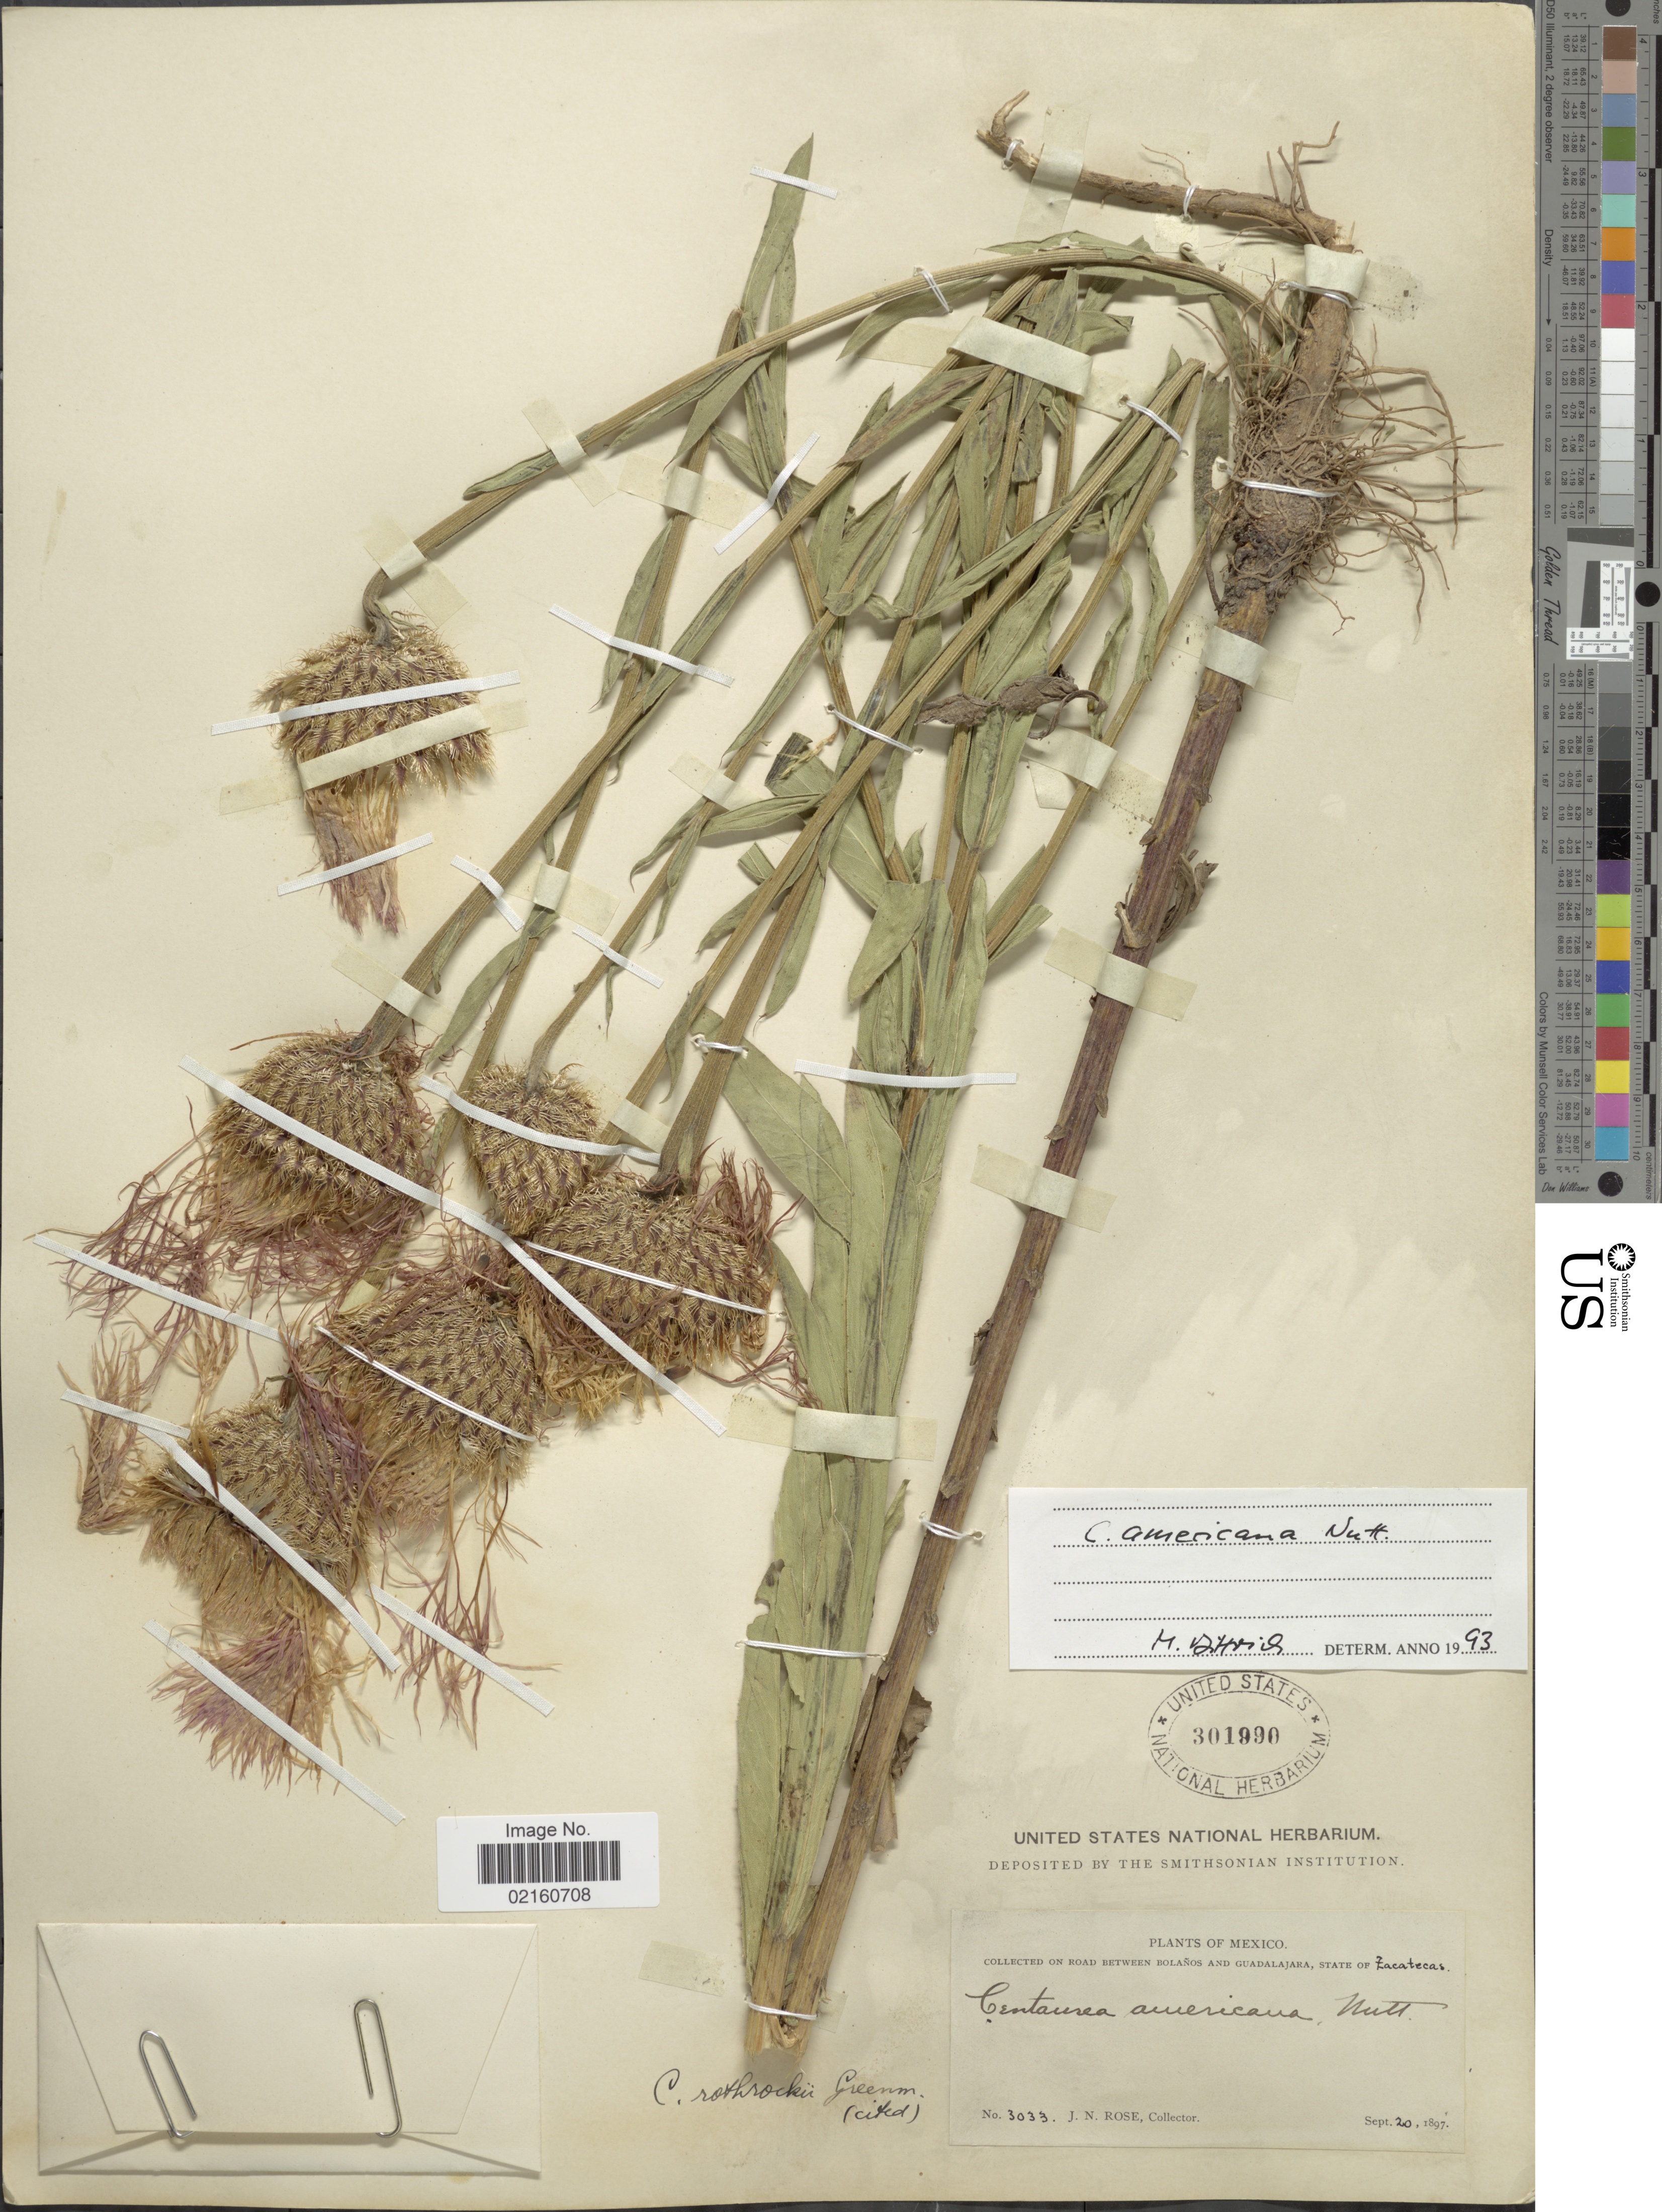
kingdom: Plantae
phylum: Tracheophyta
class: Magnoliopsida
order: Asterales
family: Asteraceae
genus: Plectocephalus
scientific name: Plectocephalus americanus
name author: (Nutt.) D. Don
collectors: J. N. Rose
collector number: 3033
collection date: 1897-09-20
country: Mexico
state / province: Zacatecas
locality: Road between Bolanos and Guadalajara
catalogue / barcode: US 301990